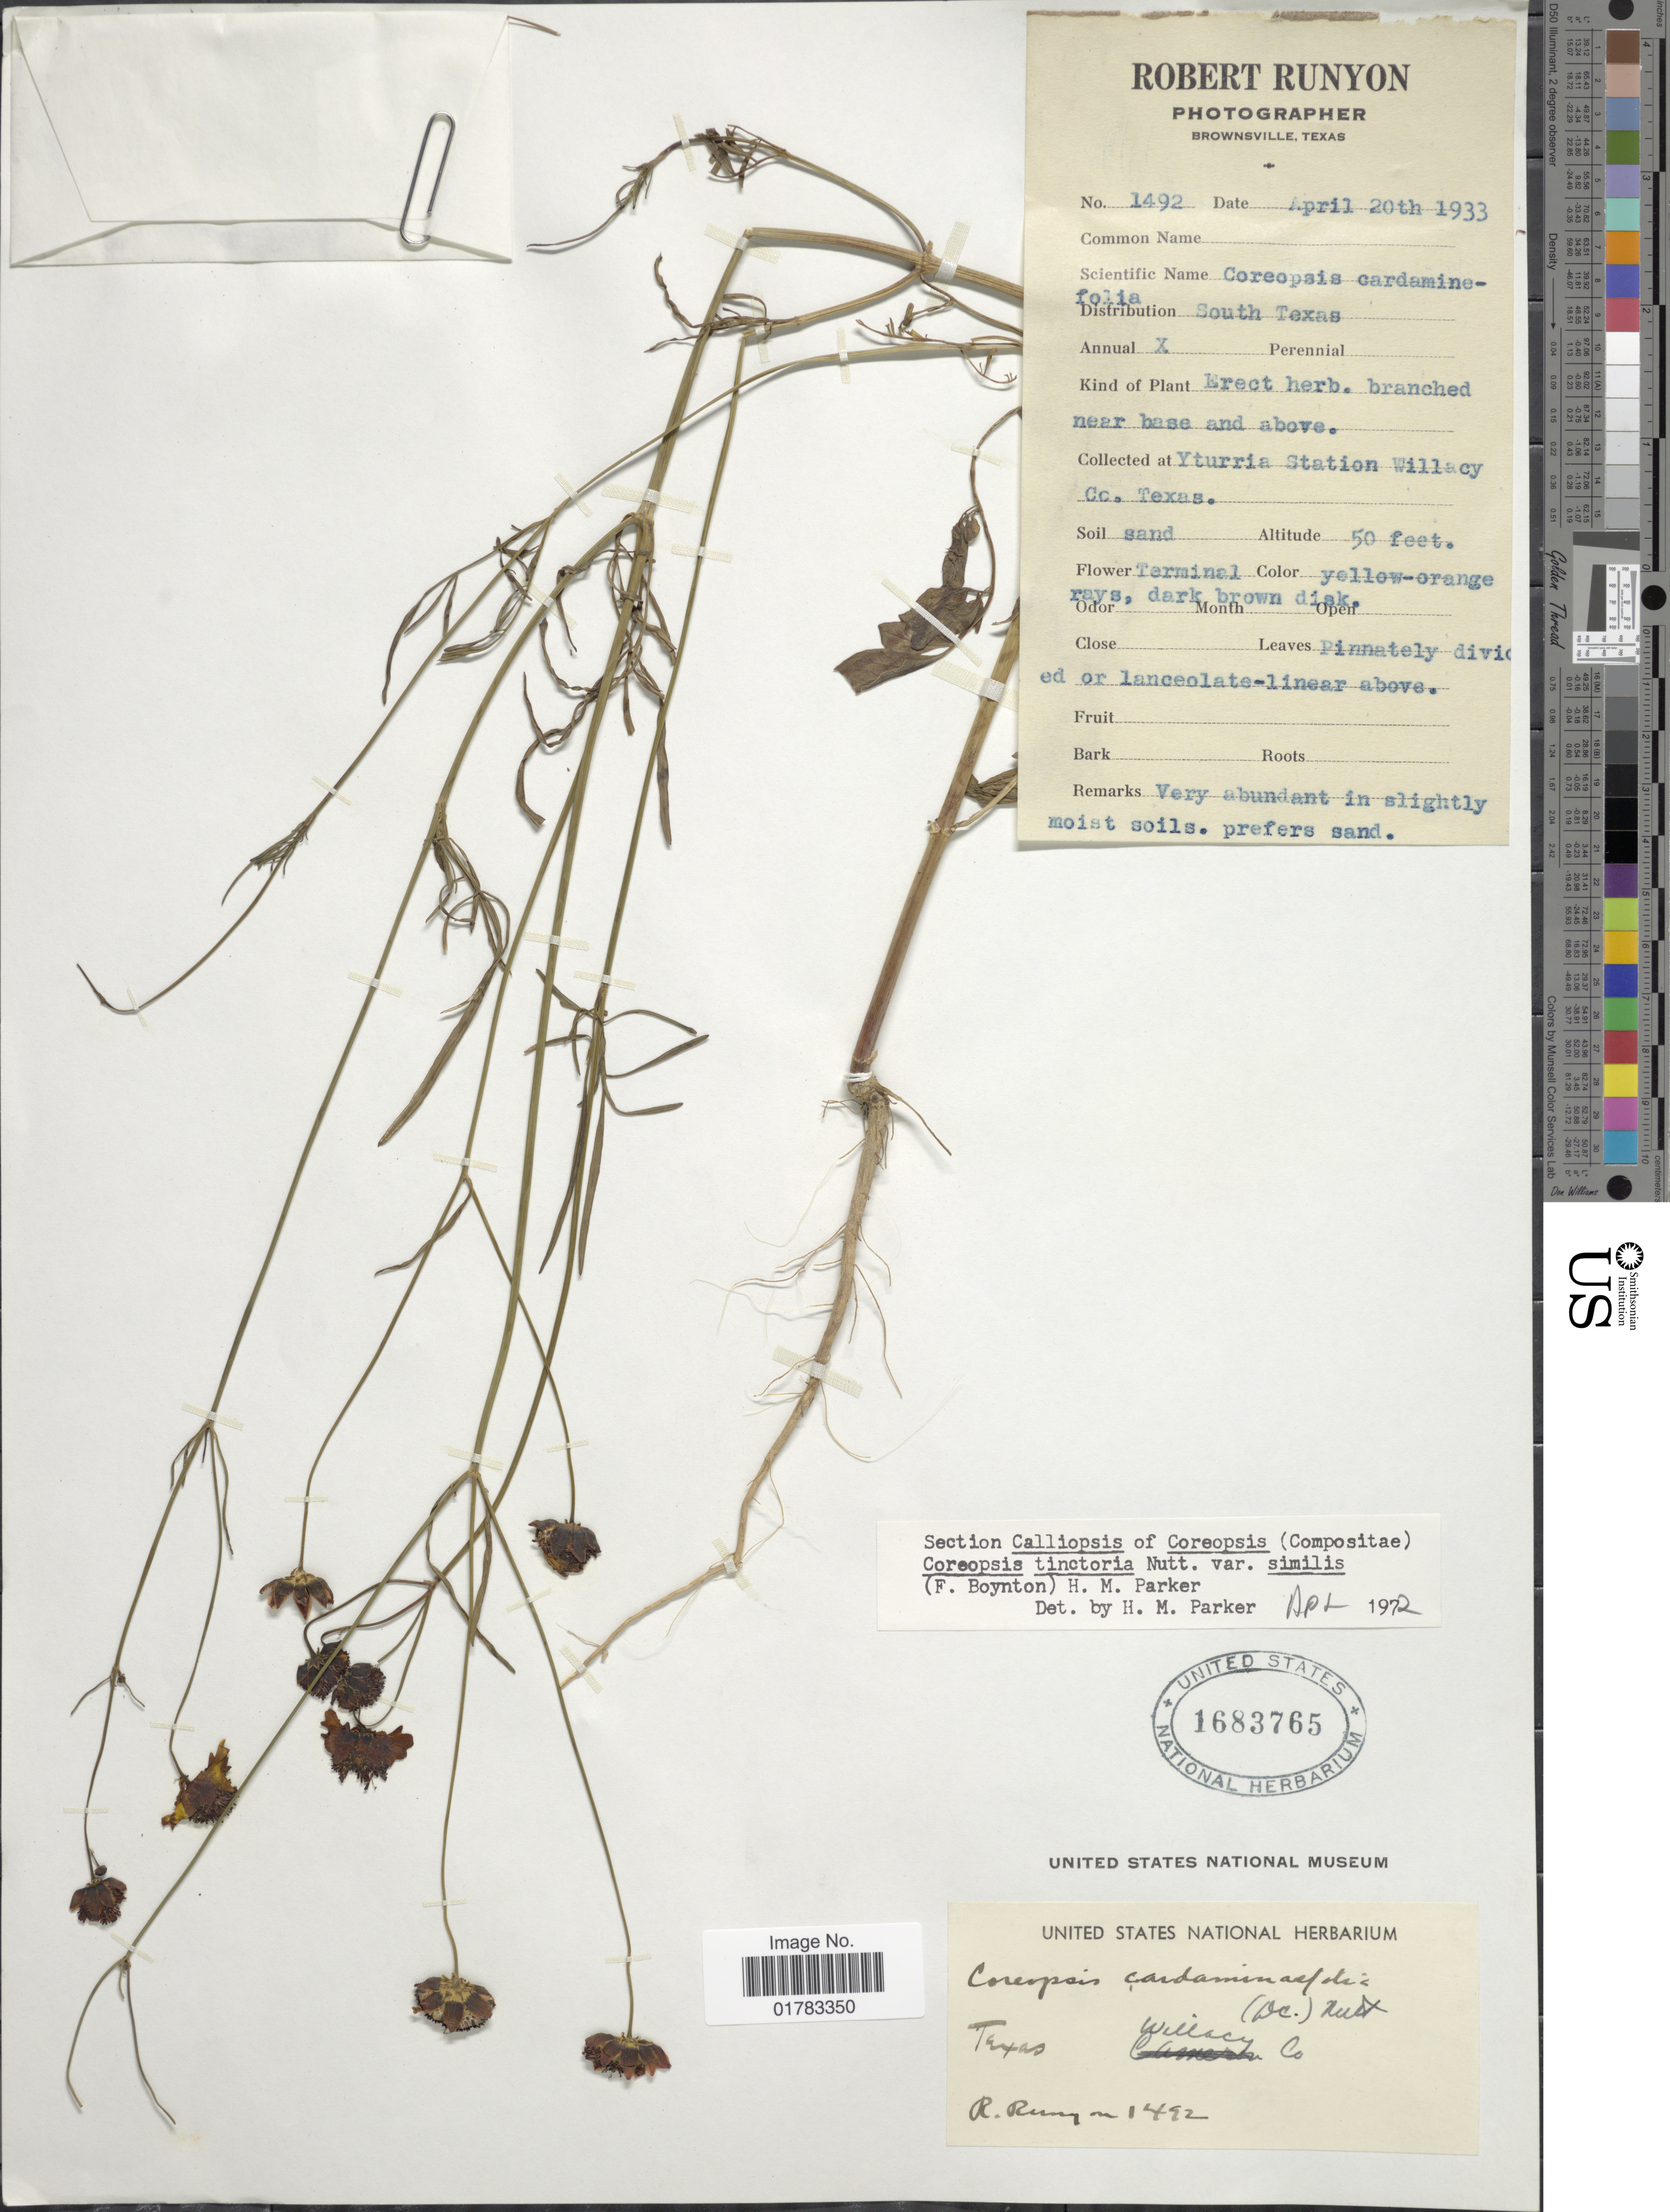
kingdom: Plantae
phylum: Tracheophyta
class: Magnoliopsida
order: Asterales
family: Asteraceae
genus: Coreopsis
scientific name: Coreopsis tinctoria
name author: Nutt.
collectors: R. Runyon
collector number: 1492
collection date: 1933-04-20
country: United States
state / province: Texas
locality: South Texas, branched near base and above, Yturria Station Willacy Co.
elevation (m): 15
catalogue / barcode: US 1683765